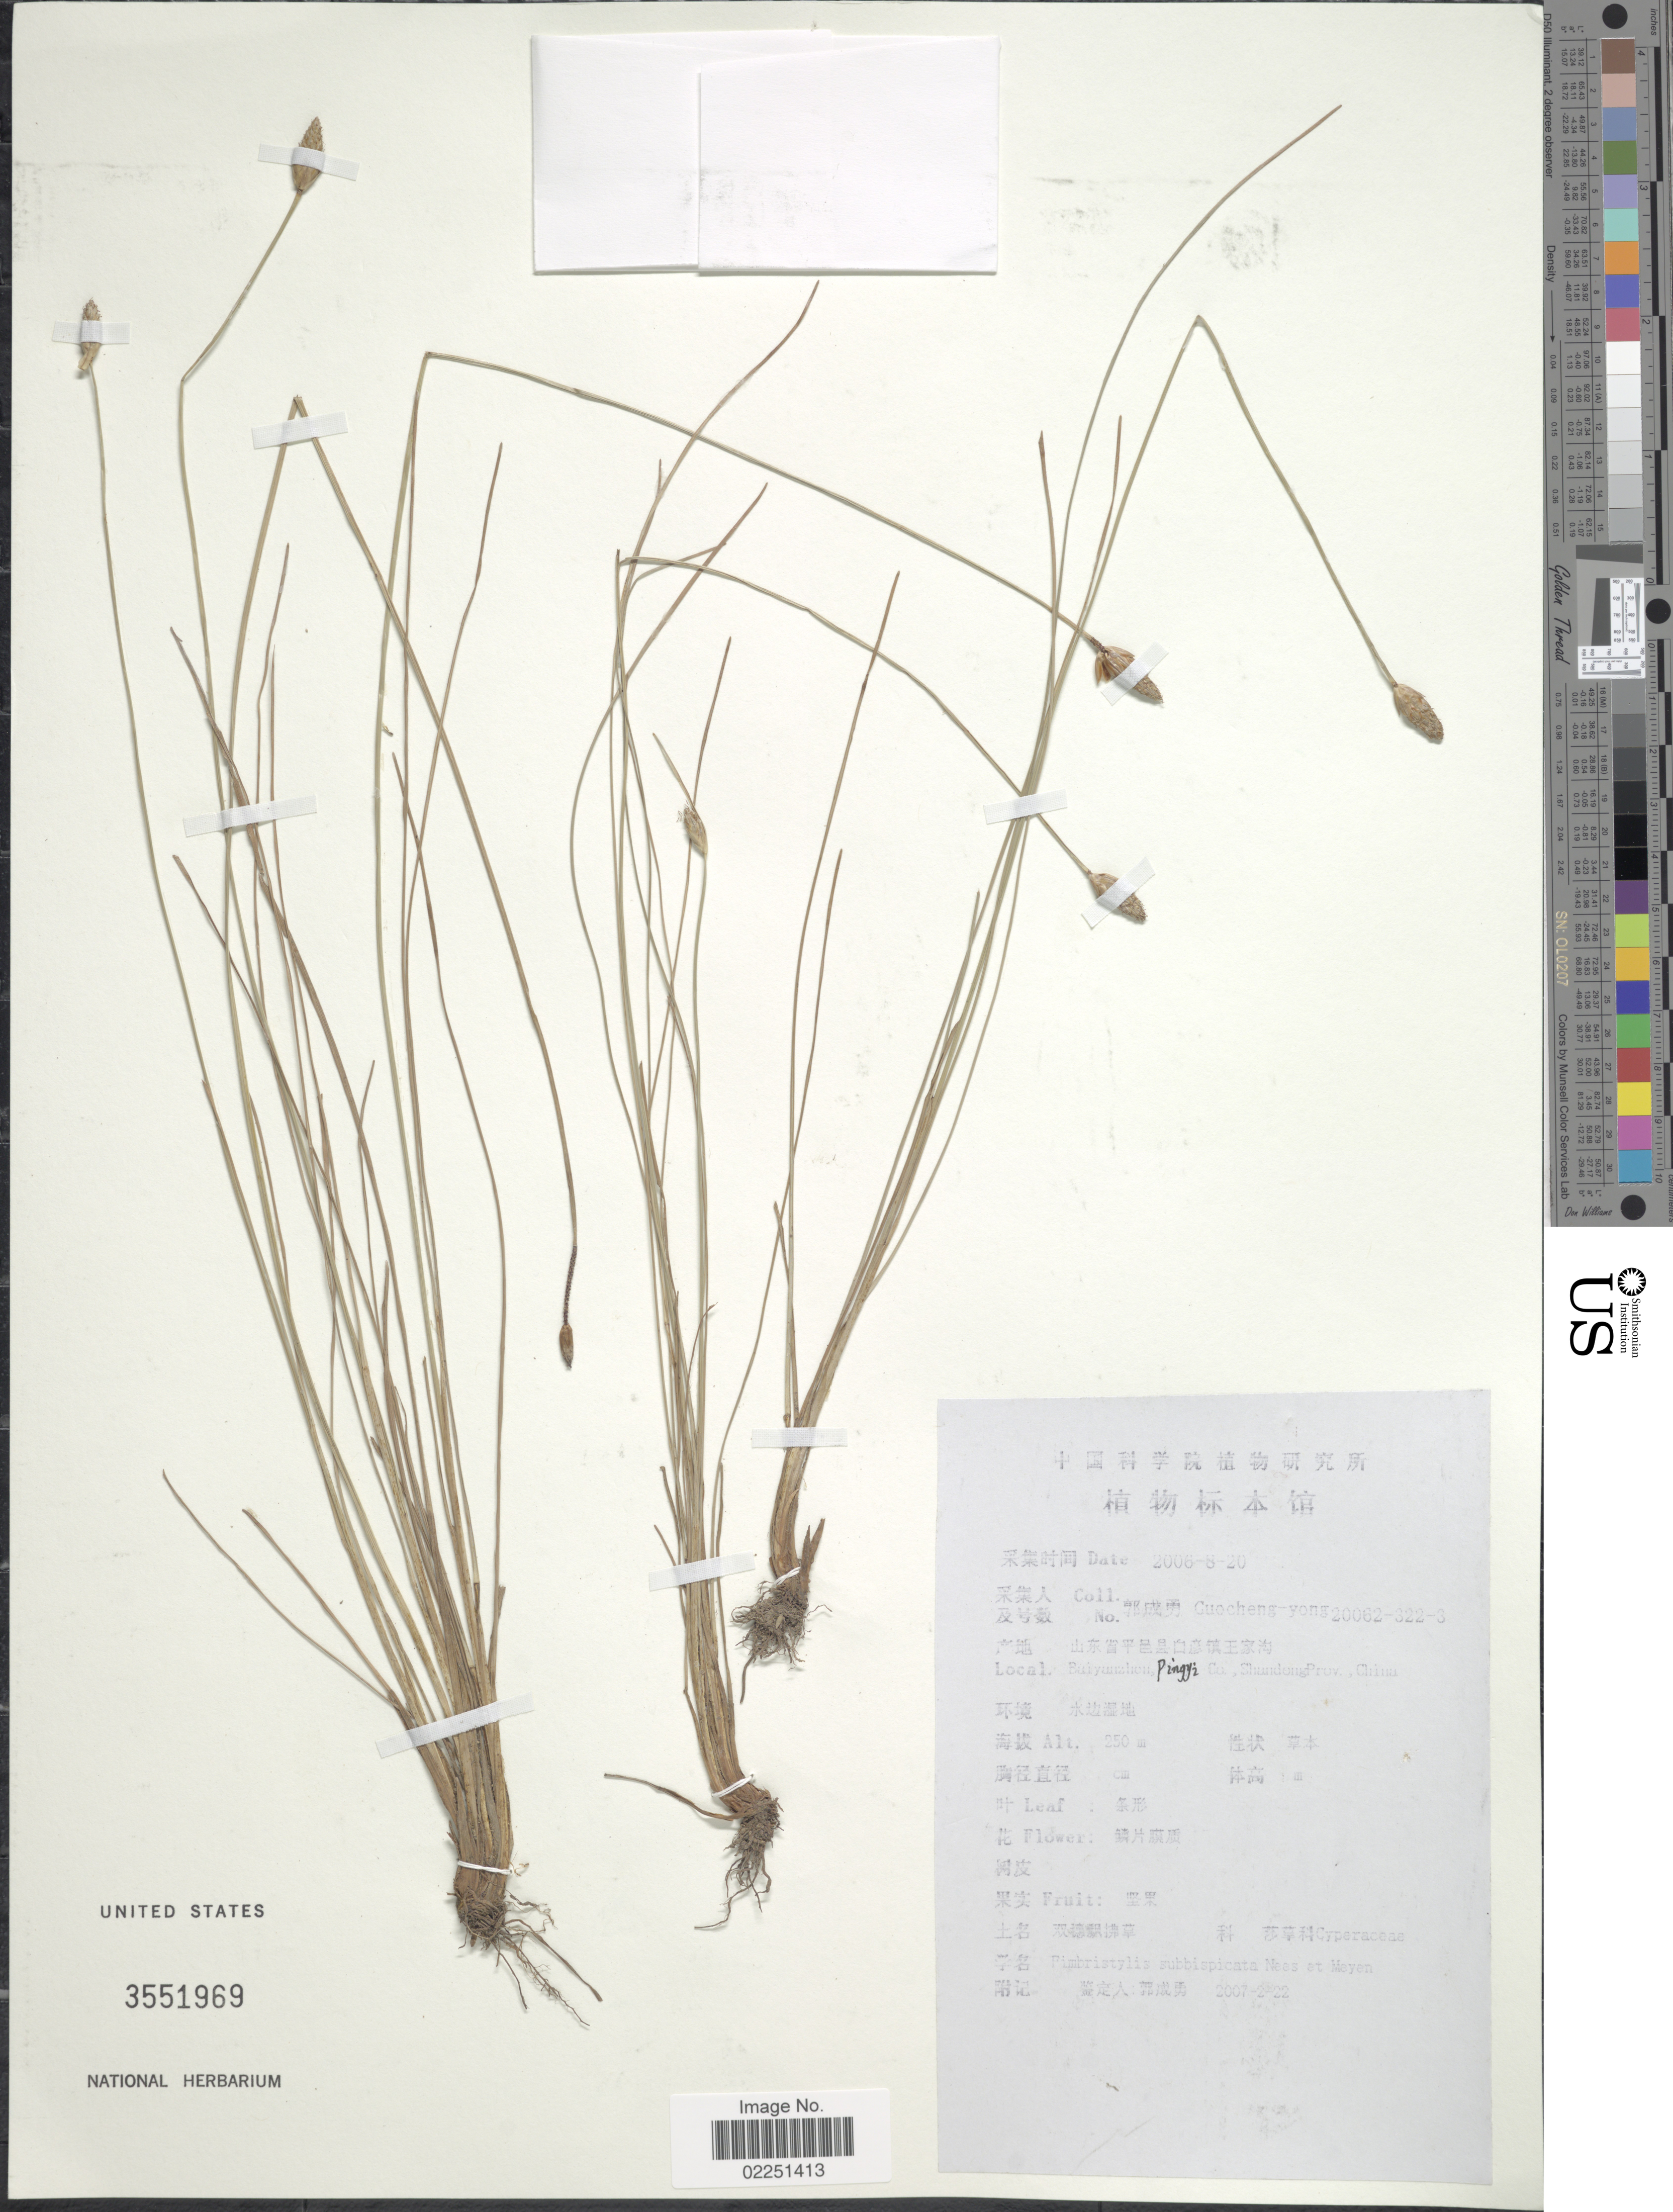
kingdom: Plantae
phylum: Tracheophyta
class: Liliopsida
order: Poales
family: Cyperaceae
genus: Fimbristylis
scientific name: Fimbristylis subbispicata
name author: Nees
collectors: Guo cheng-yong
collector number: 20062-322-3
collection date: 2006-08-20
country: China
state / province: Shandong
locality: Buiyunzhen, Pingyi Co., Shandong Prov.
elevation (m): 250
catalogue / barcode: US 3551969